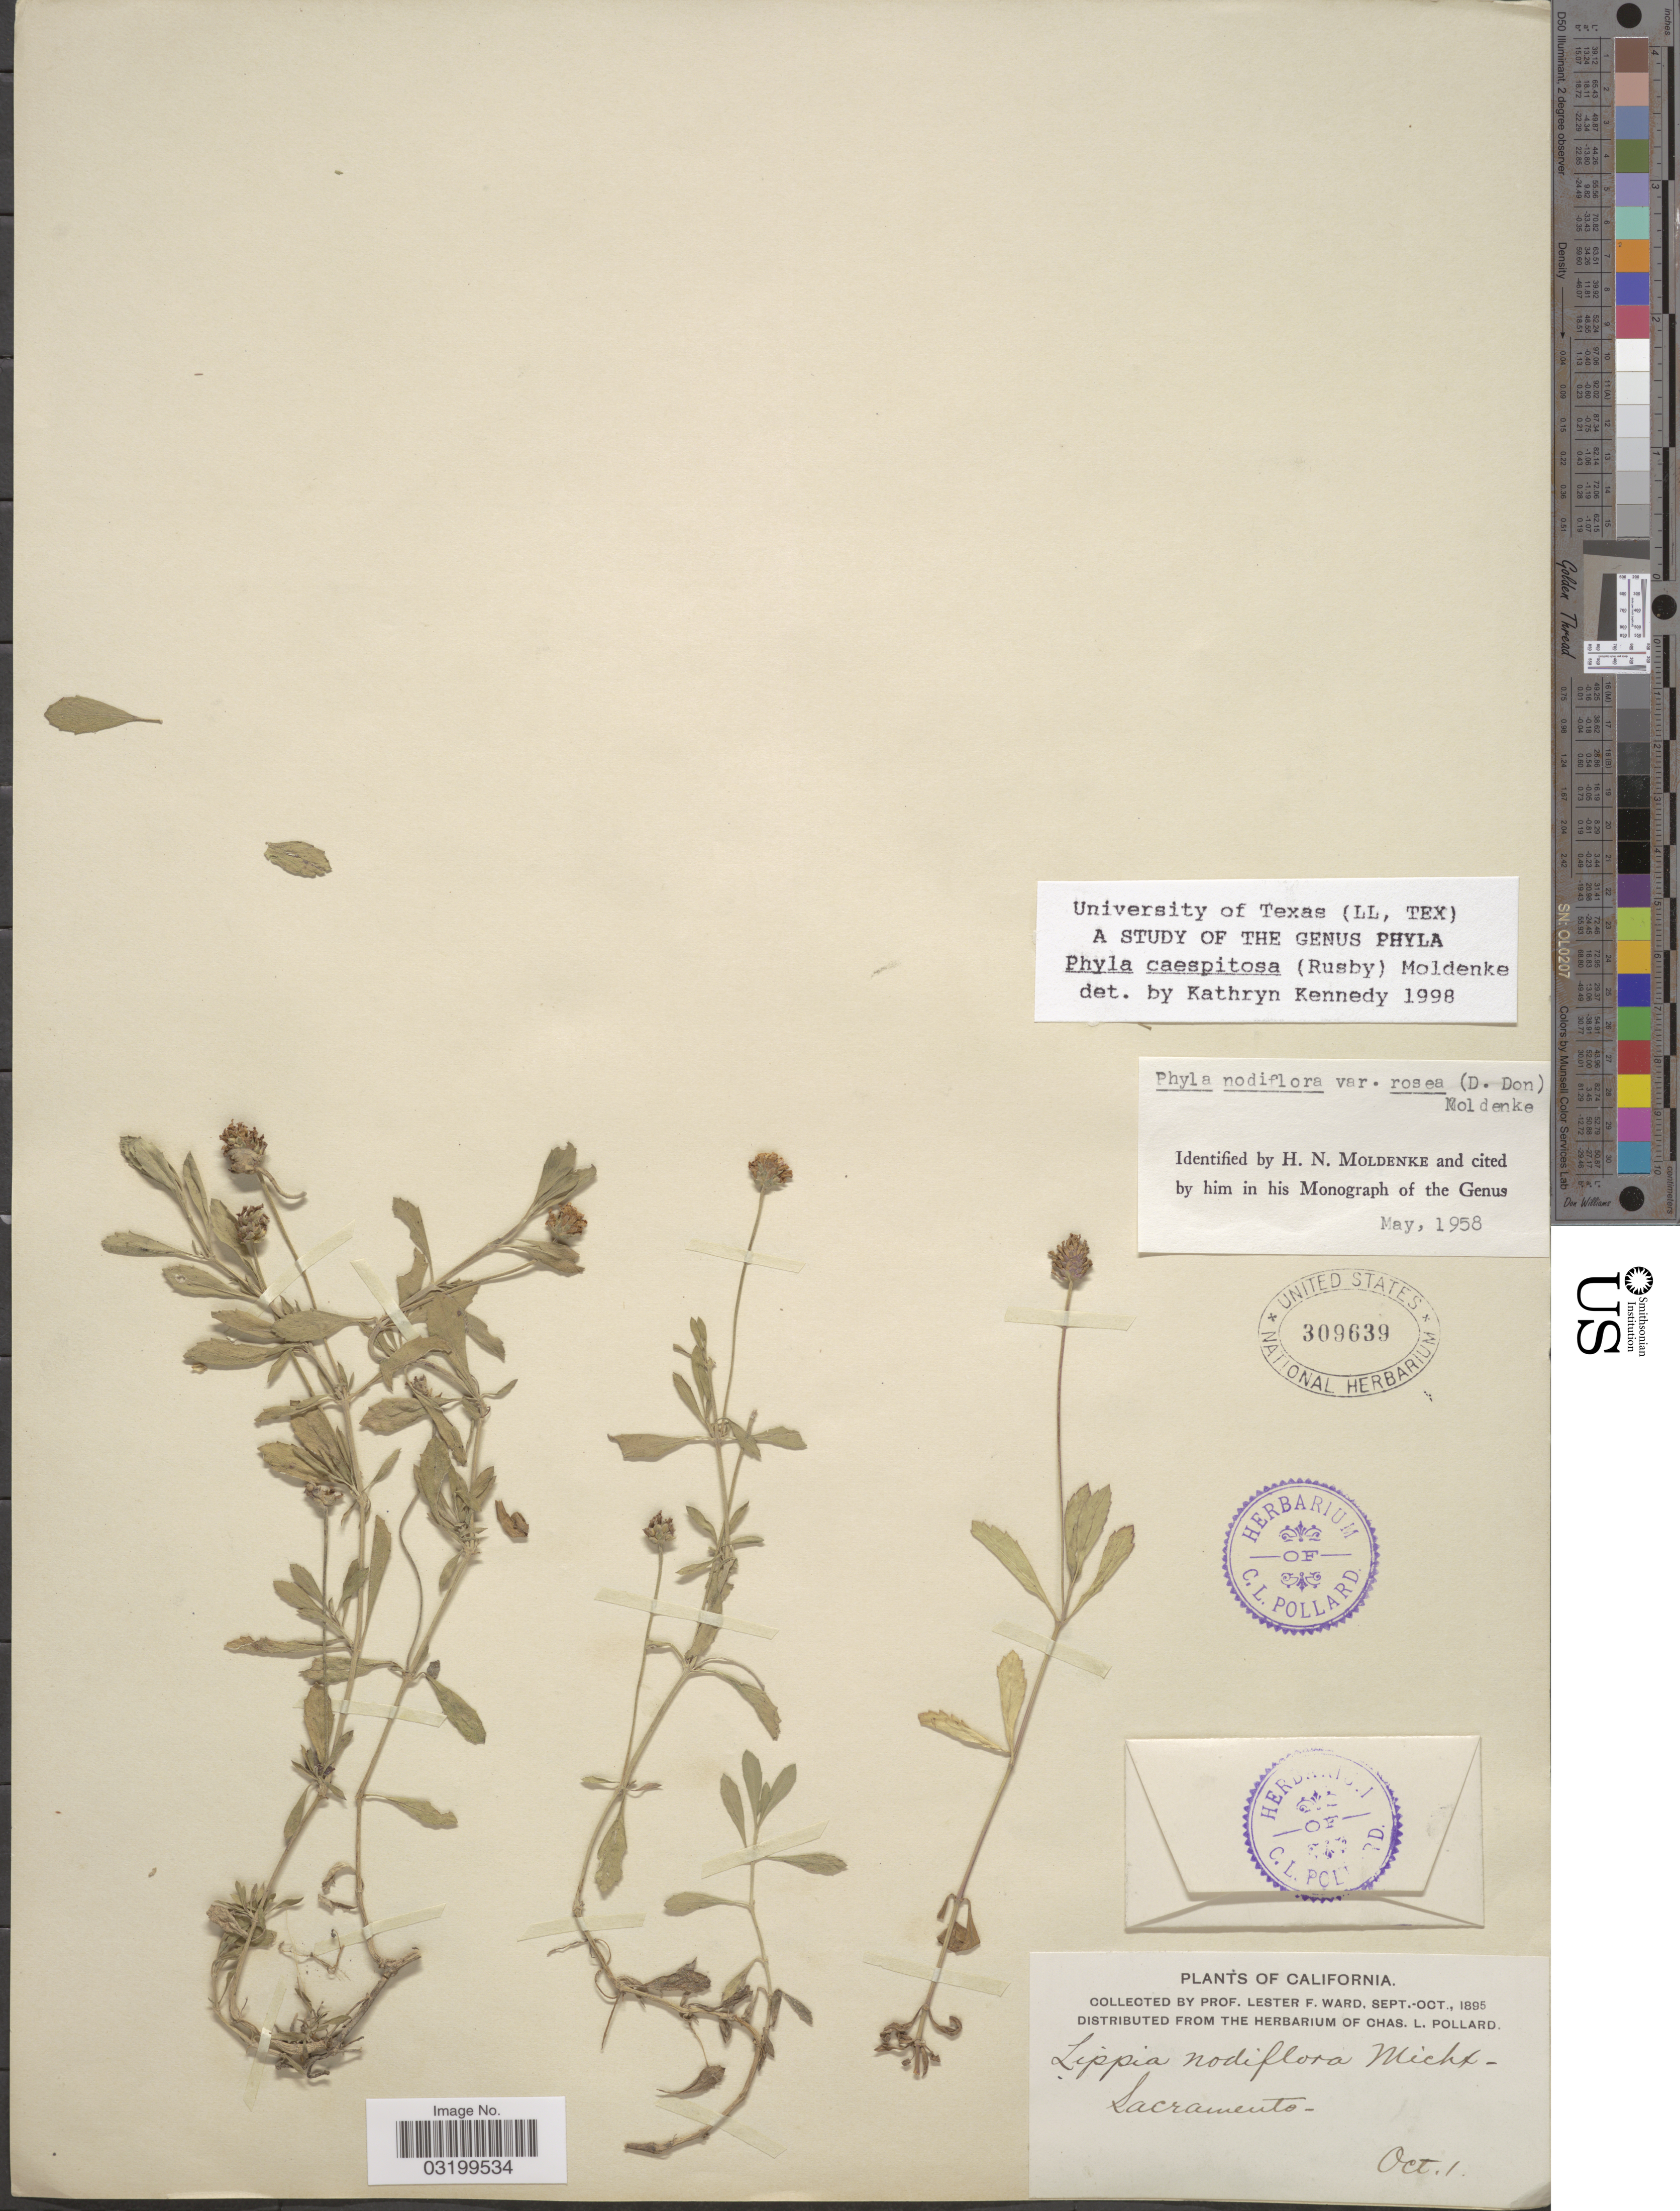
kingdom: Plantae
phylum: Tracheophyta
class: Magnoliopsida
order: Lamiales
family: Verbenaceae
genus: Phyla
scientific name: Phyla caespitosa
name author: (Rusby) Moldenke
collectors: L. F. Ward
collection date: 1895-10-01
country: United States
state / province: California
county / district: Sacramento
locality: Sacramento.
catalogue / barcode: US 309639